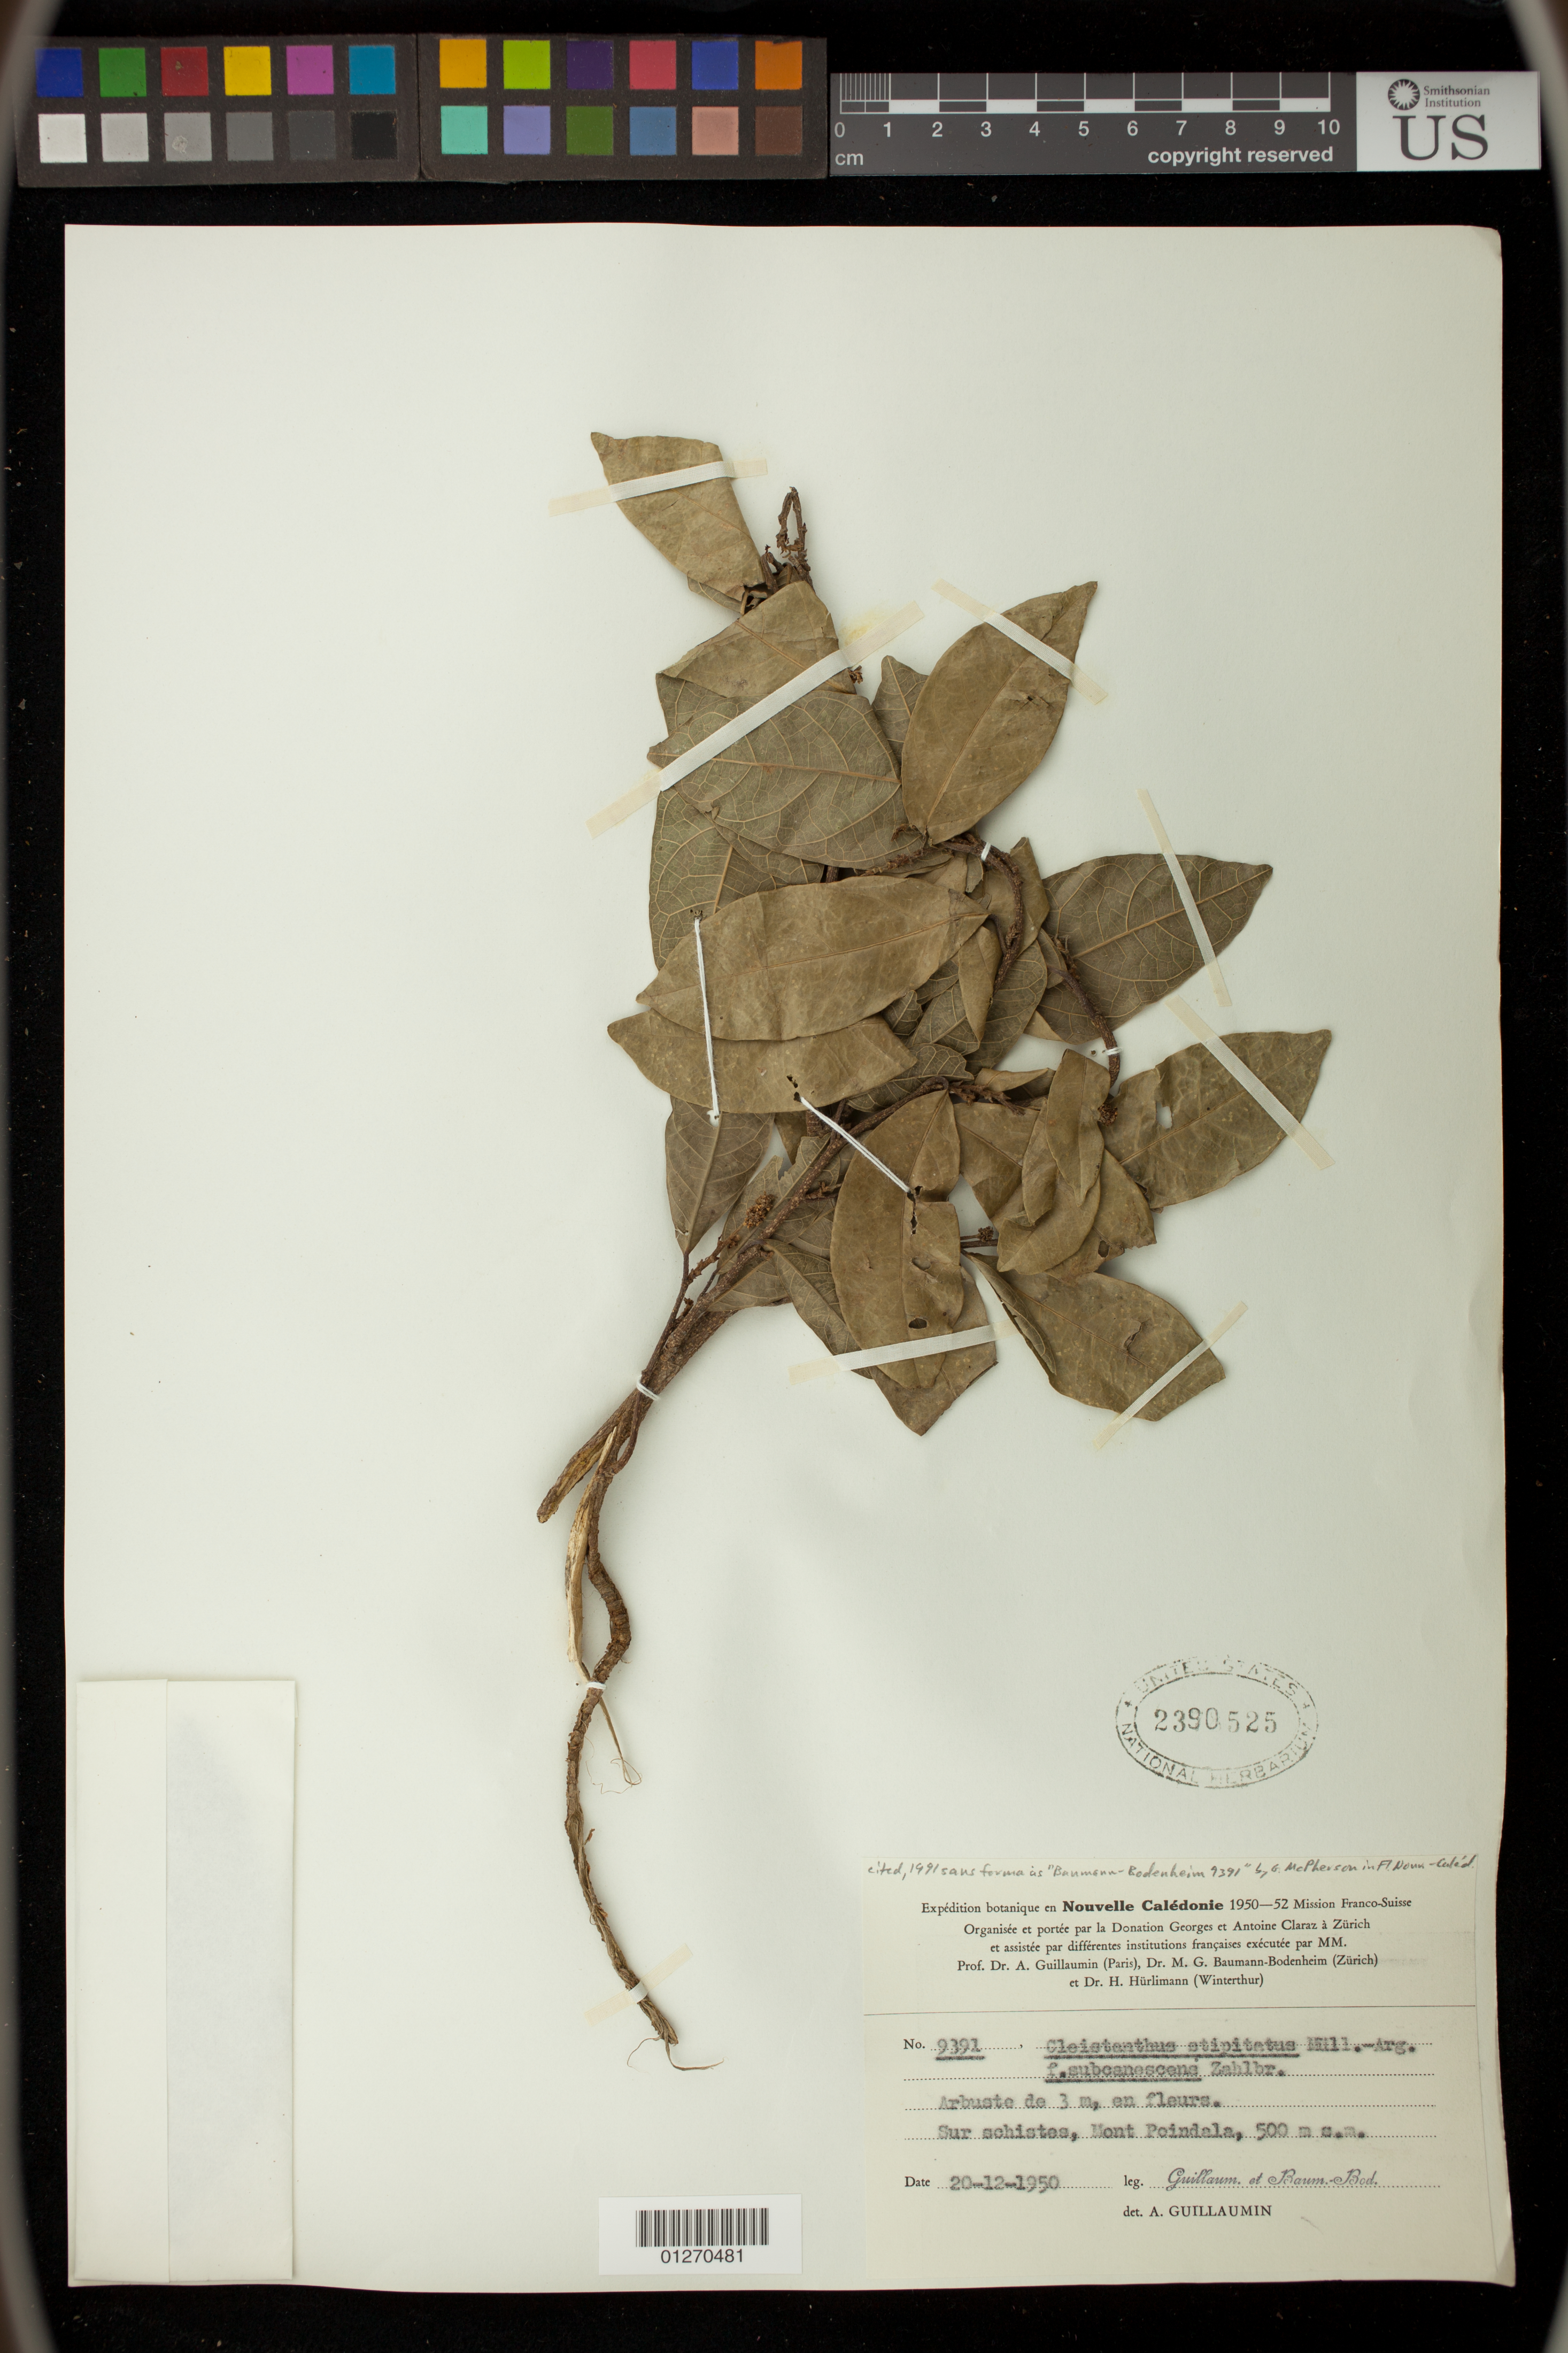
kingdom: Plantae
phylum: Tracheophyta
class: Magnoliopsida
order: Malpighiales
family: Phyllanthaceae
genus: Cleistanthus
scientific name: Cleistanthus stipitatus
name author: (Baill.) Müll. Arg.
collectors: A. Guillaumin & M. G. Baumann-Bodenheim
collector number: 9391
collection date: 1950-12-20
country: New Caledonia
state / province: North Province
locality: Sur schistes, Mont Poindala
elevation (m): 500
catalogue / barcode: US 2390525